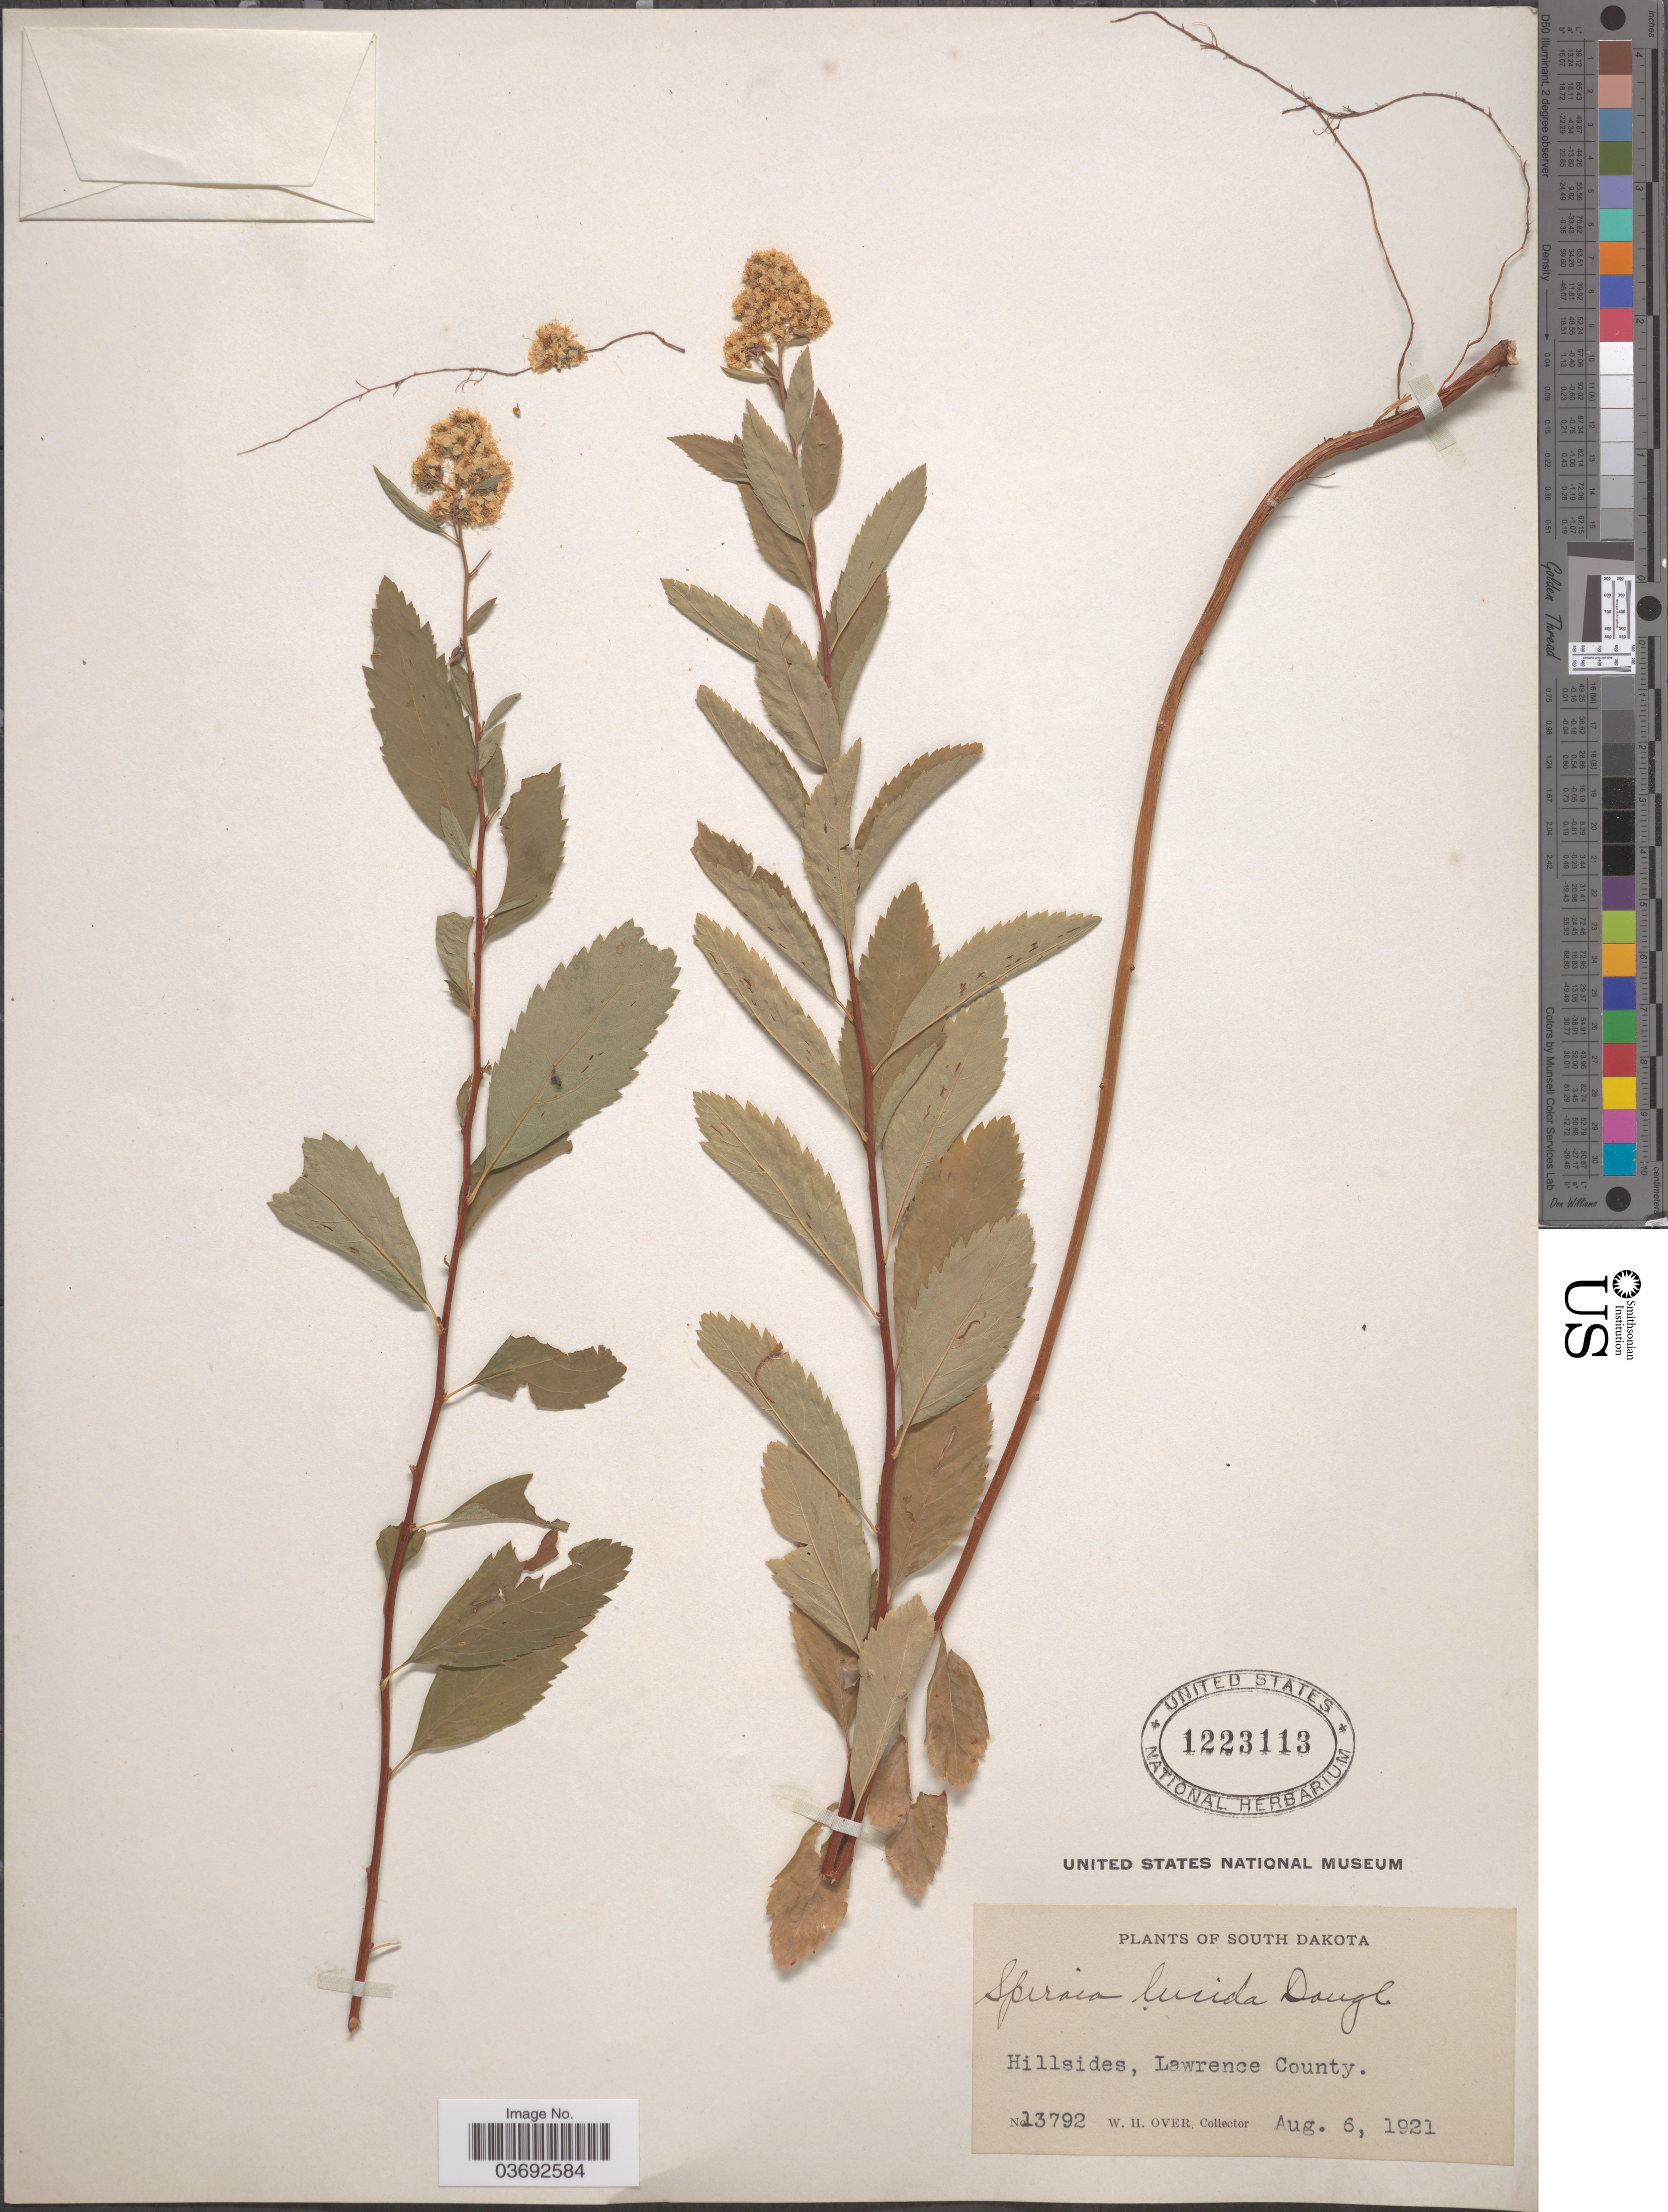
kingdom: Plantae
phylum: Tracheophyta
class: Magnoliopsida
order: Rosales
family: Rosaceae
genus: Spiraea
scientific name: Spiraea lucida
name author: Douglas ex Greene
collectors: W. Over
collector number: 13792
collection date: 1921-08-06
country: United States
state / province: South Dakota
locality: Hillsides, Lawrence County.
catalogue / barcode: US 1223113